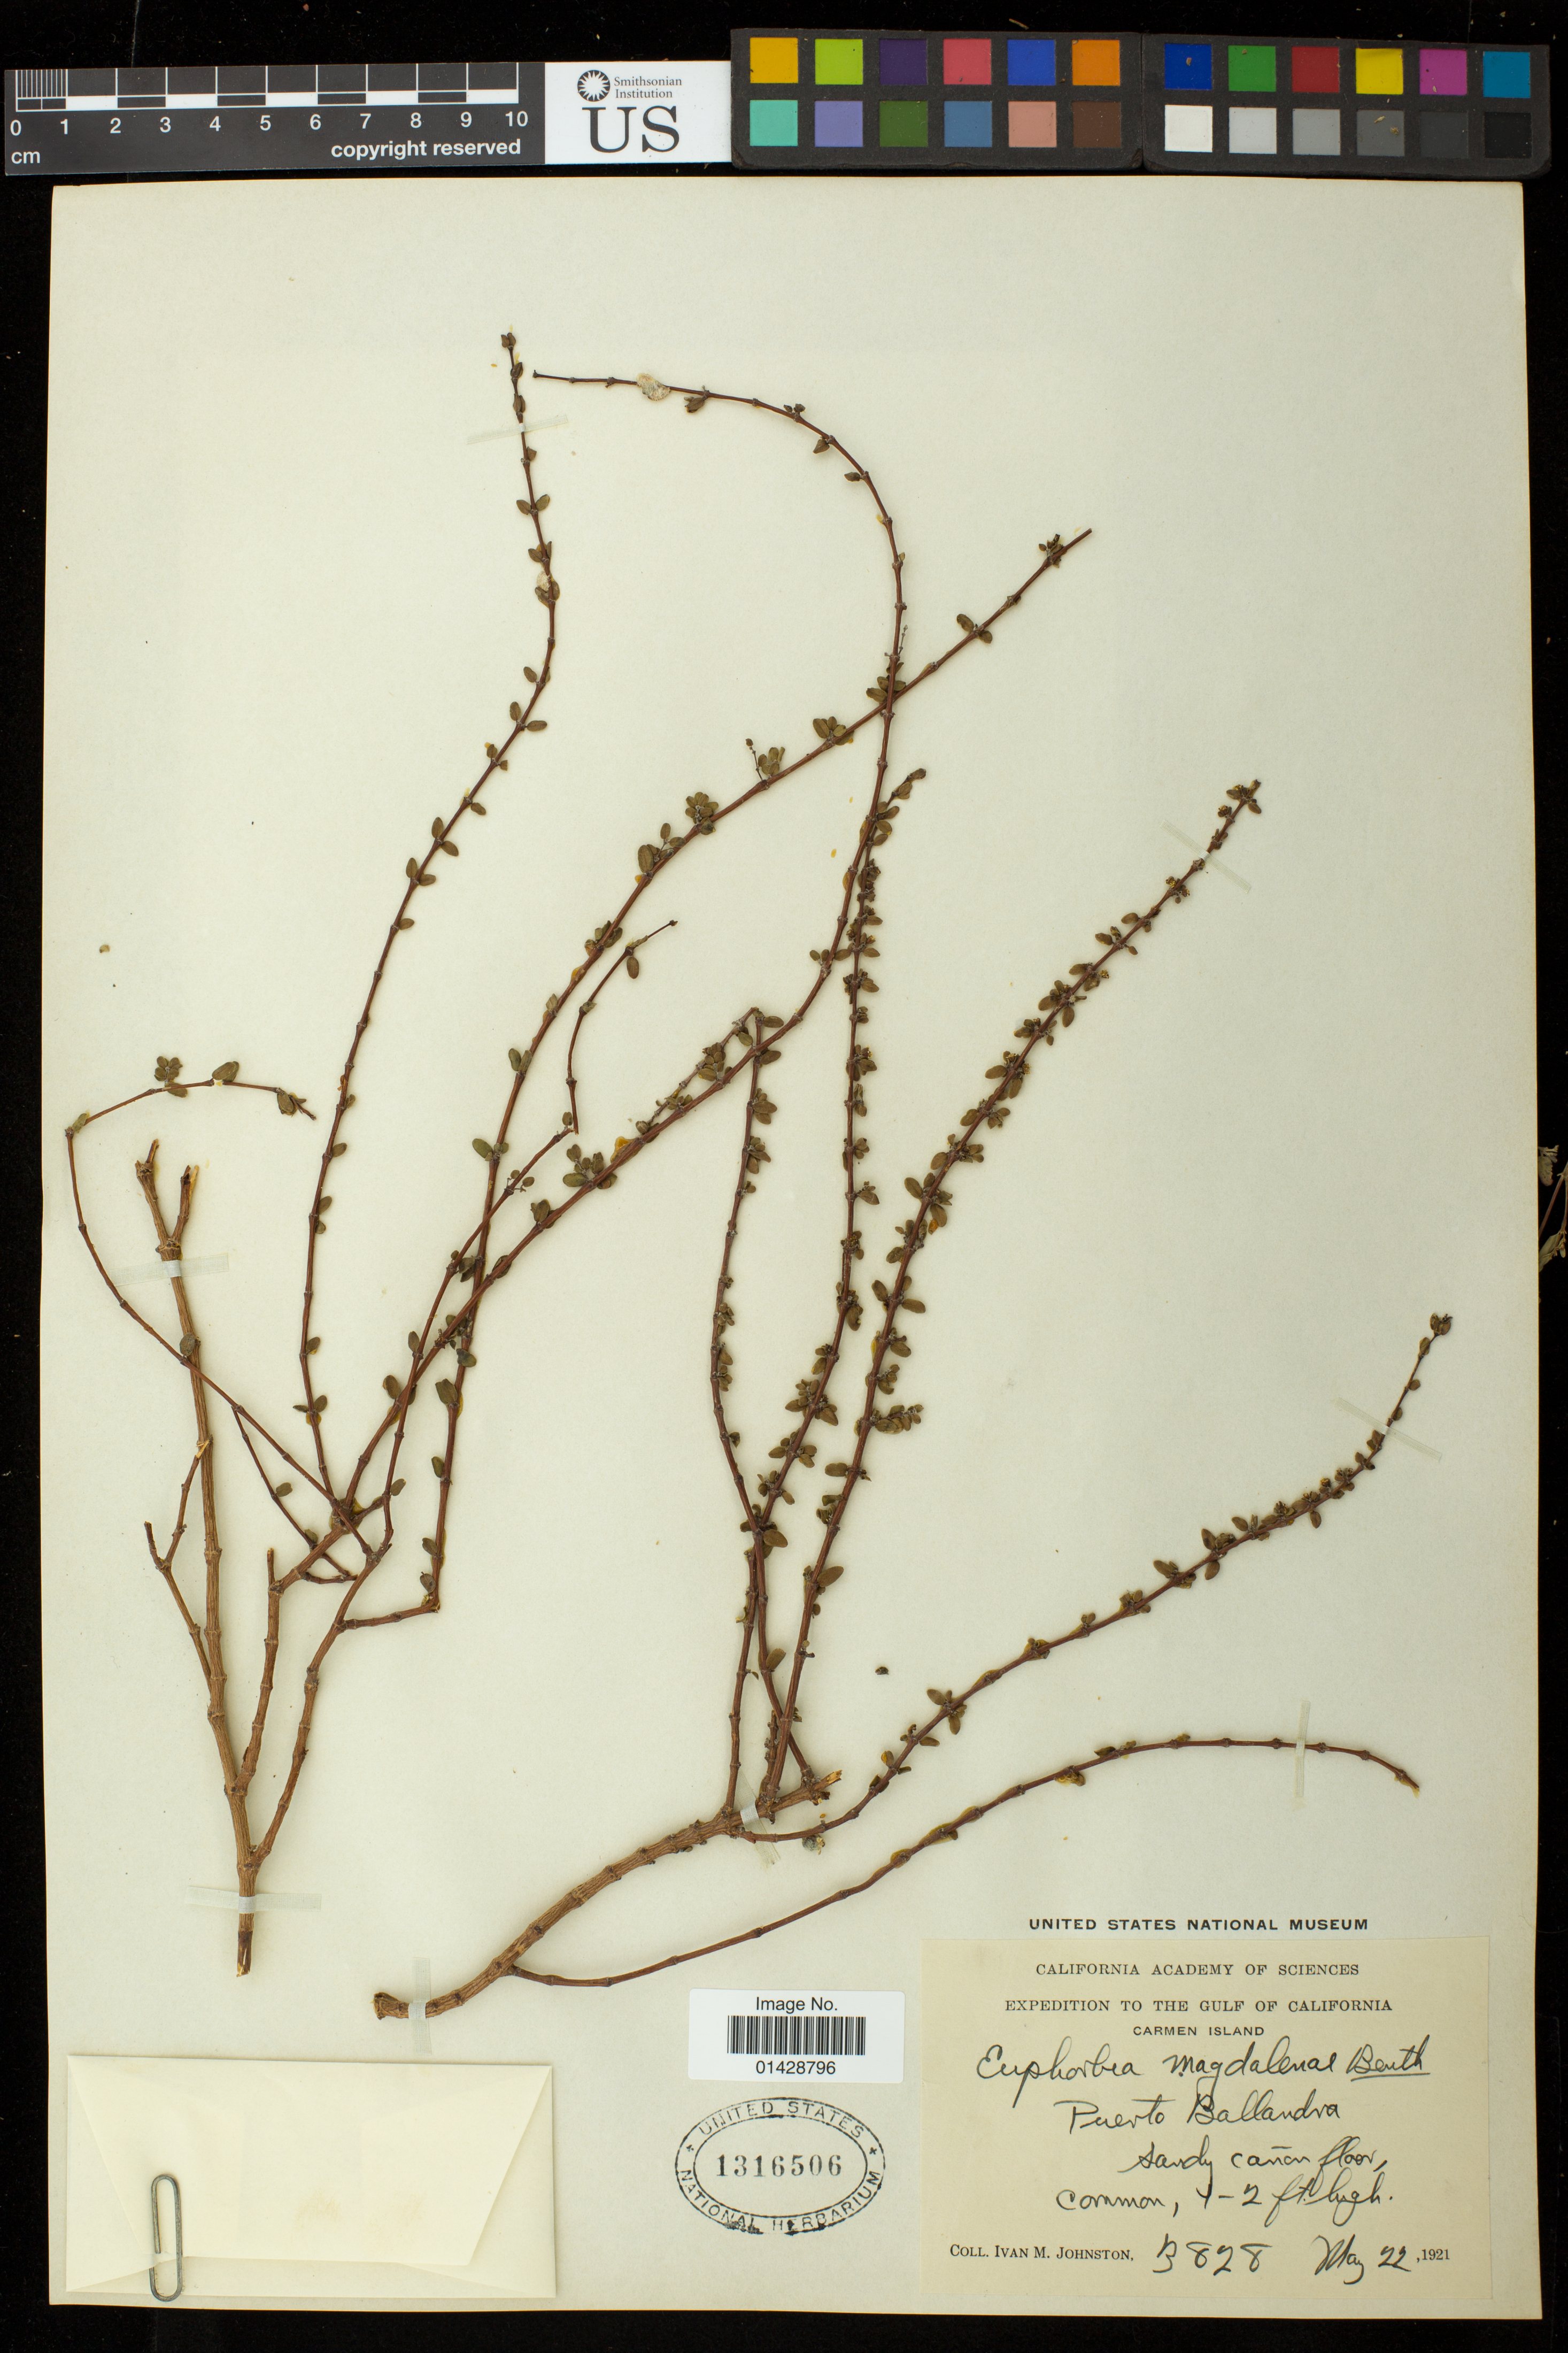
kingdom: Plantae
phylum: Tracheophyta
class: Magnoliopsida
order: Malpighiales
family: Euphorbiaceae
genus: Euphorbia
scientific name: Euphorbia magdalenae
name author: Benth.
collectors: I.M. Johnston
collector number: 3828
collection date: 1921-05-22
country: Mexico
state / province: Baja California Sur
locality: Gulf of California; Carmen Island, Puerto Ballandra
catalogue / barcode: US 1316506